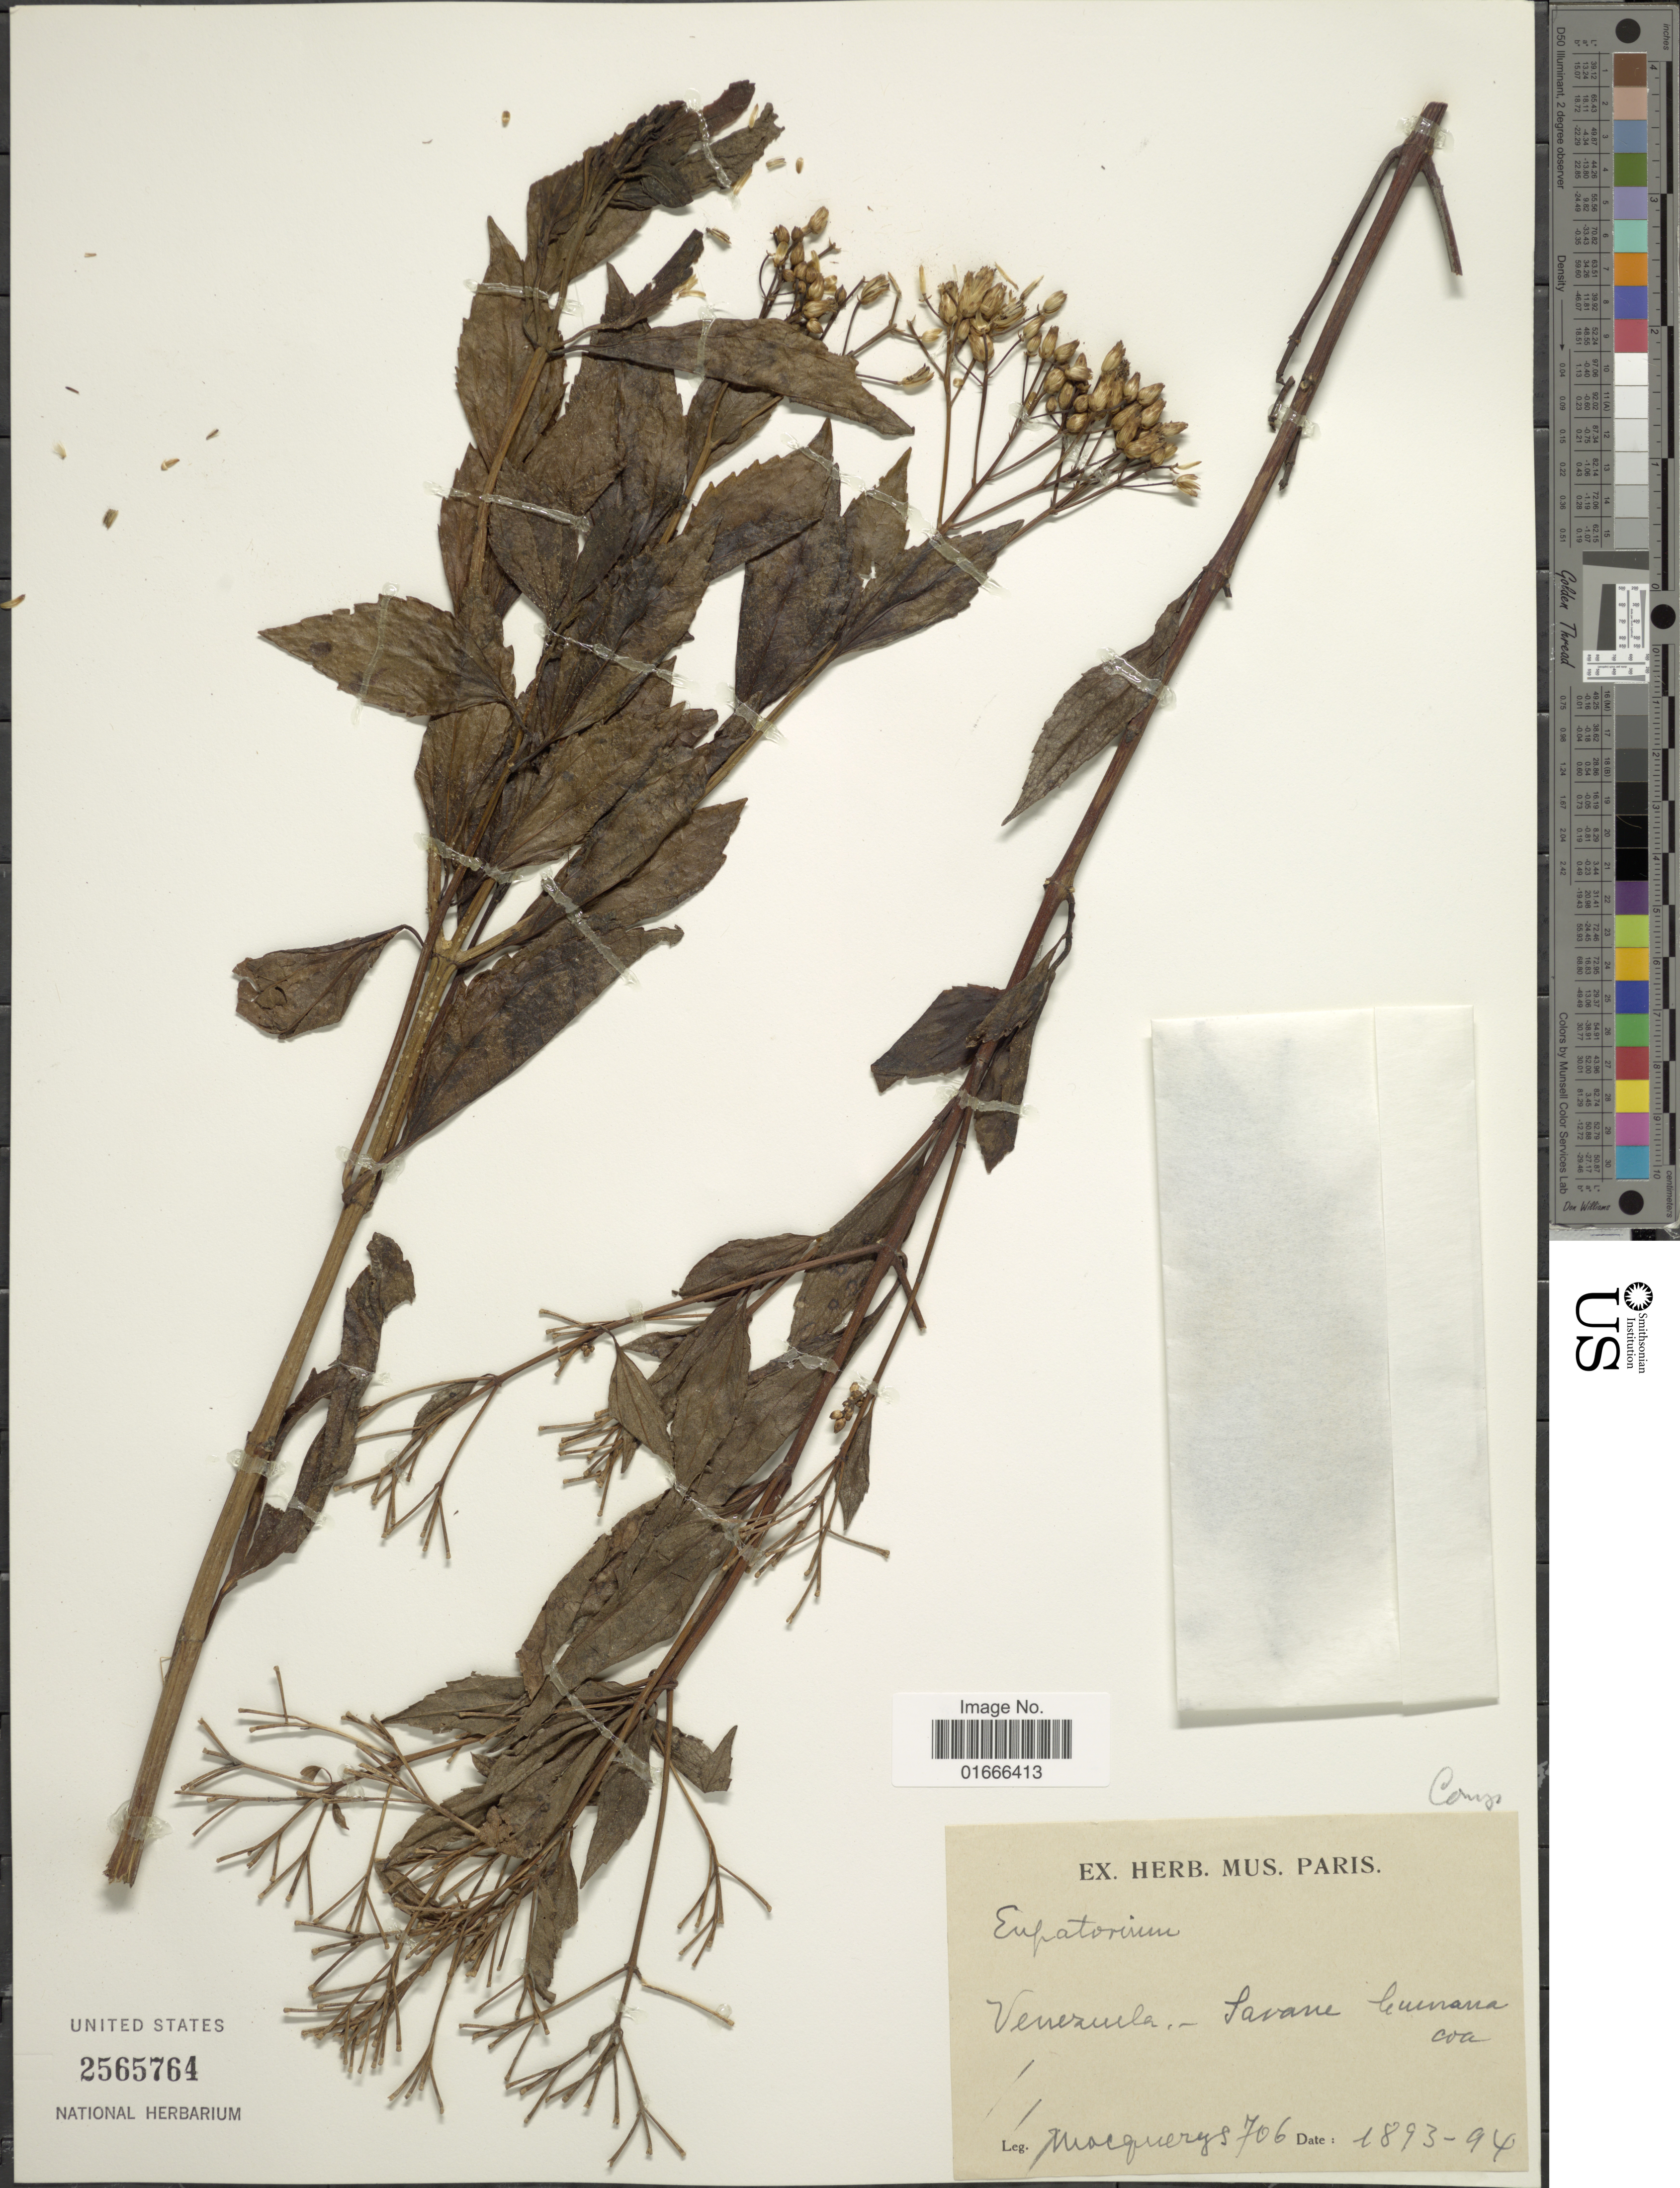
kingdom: Plantae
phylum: Tracheophyta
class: Magnoliopsida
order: Asterales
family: Asteraceae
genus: Chromolaena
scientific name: Chromolaena laevigata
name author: (Lam.) R.M. King & H. Rob.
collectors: A. Mocquerys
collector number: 706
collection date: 1893/1894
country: Venezuela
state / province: Sucre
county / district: Montes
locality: Cumanacoa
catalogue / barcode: US 2565764